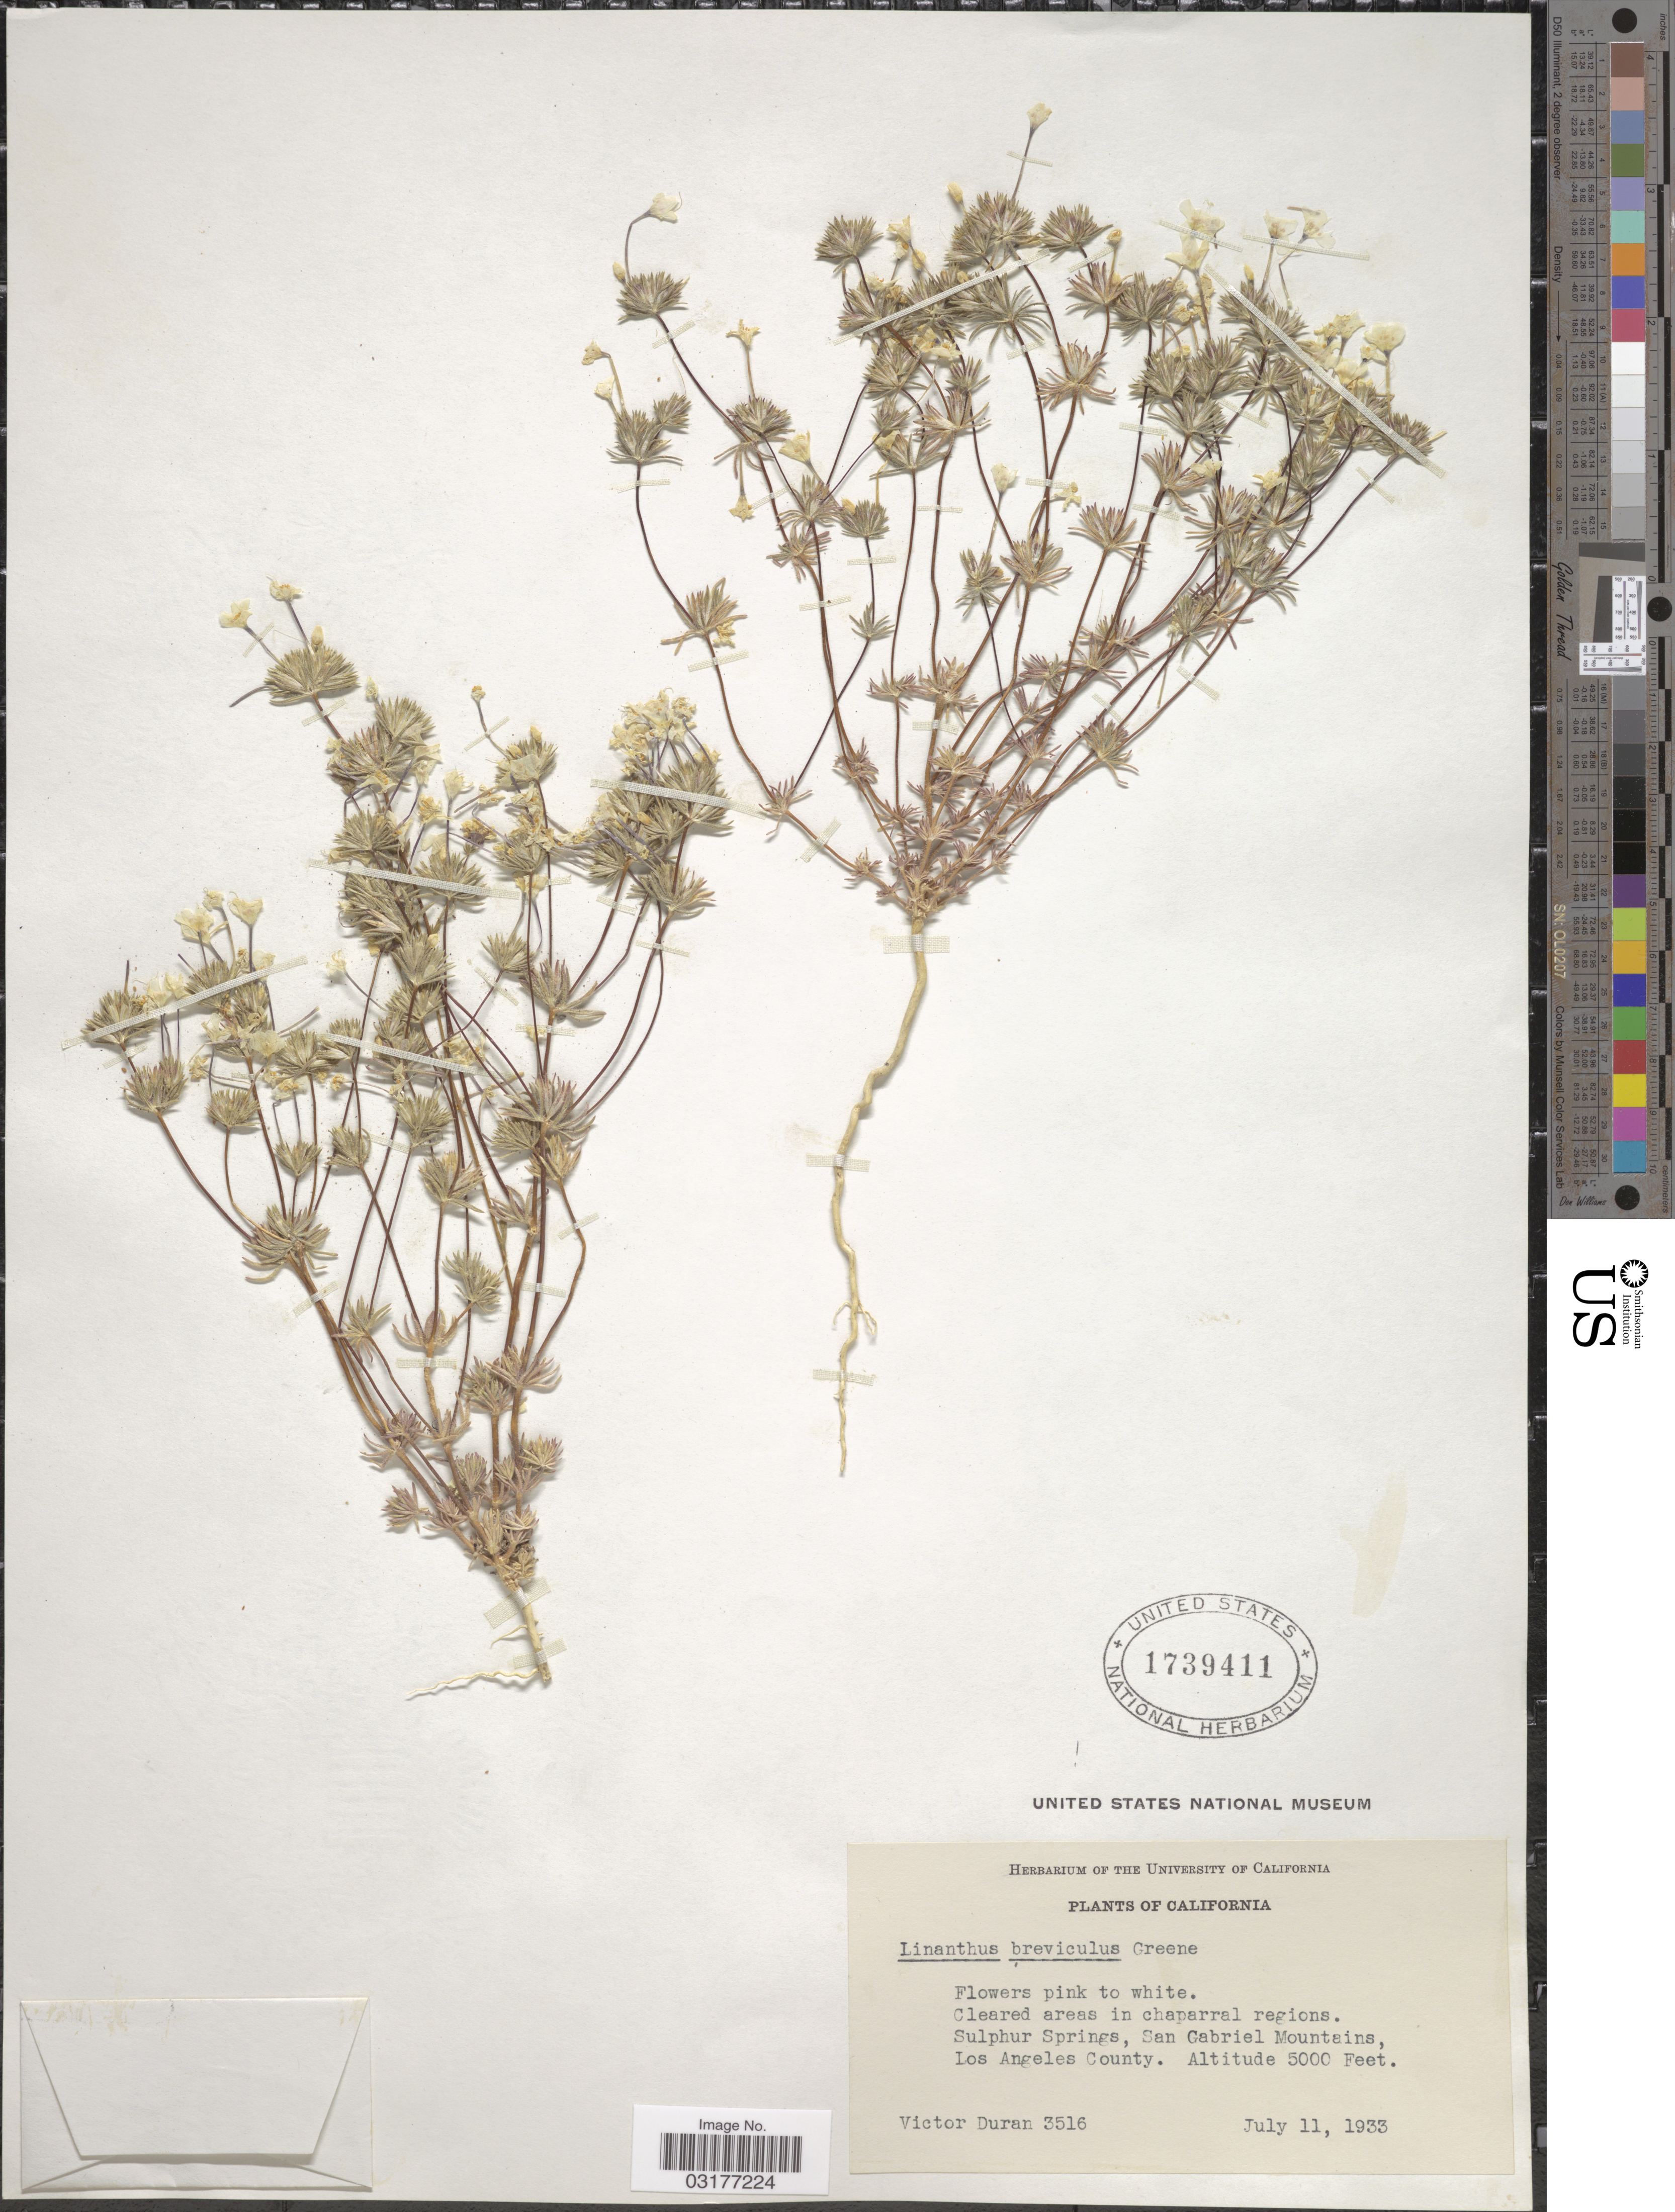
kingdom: Plantae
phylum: Tracheophyta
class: Magnoliopsida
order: Ericales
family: Polemoniaceae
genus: Leptosiphon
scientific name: Leptosiphon breviculus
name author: (A. Gray) J.M. Porter & L.A. Johnson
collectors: V. Duran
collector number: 3516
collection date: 1933-07-11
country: United States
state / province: California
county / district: Los Angeles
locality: Sulphur Springs, San Gabriel Mountains, Los Angeles County.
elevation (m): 1524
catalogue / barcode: US 1739411